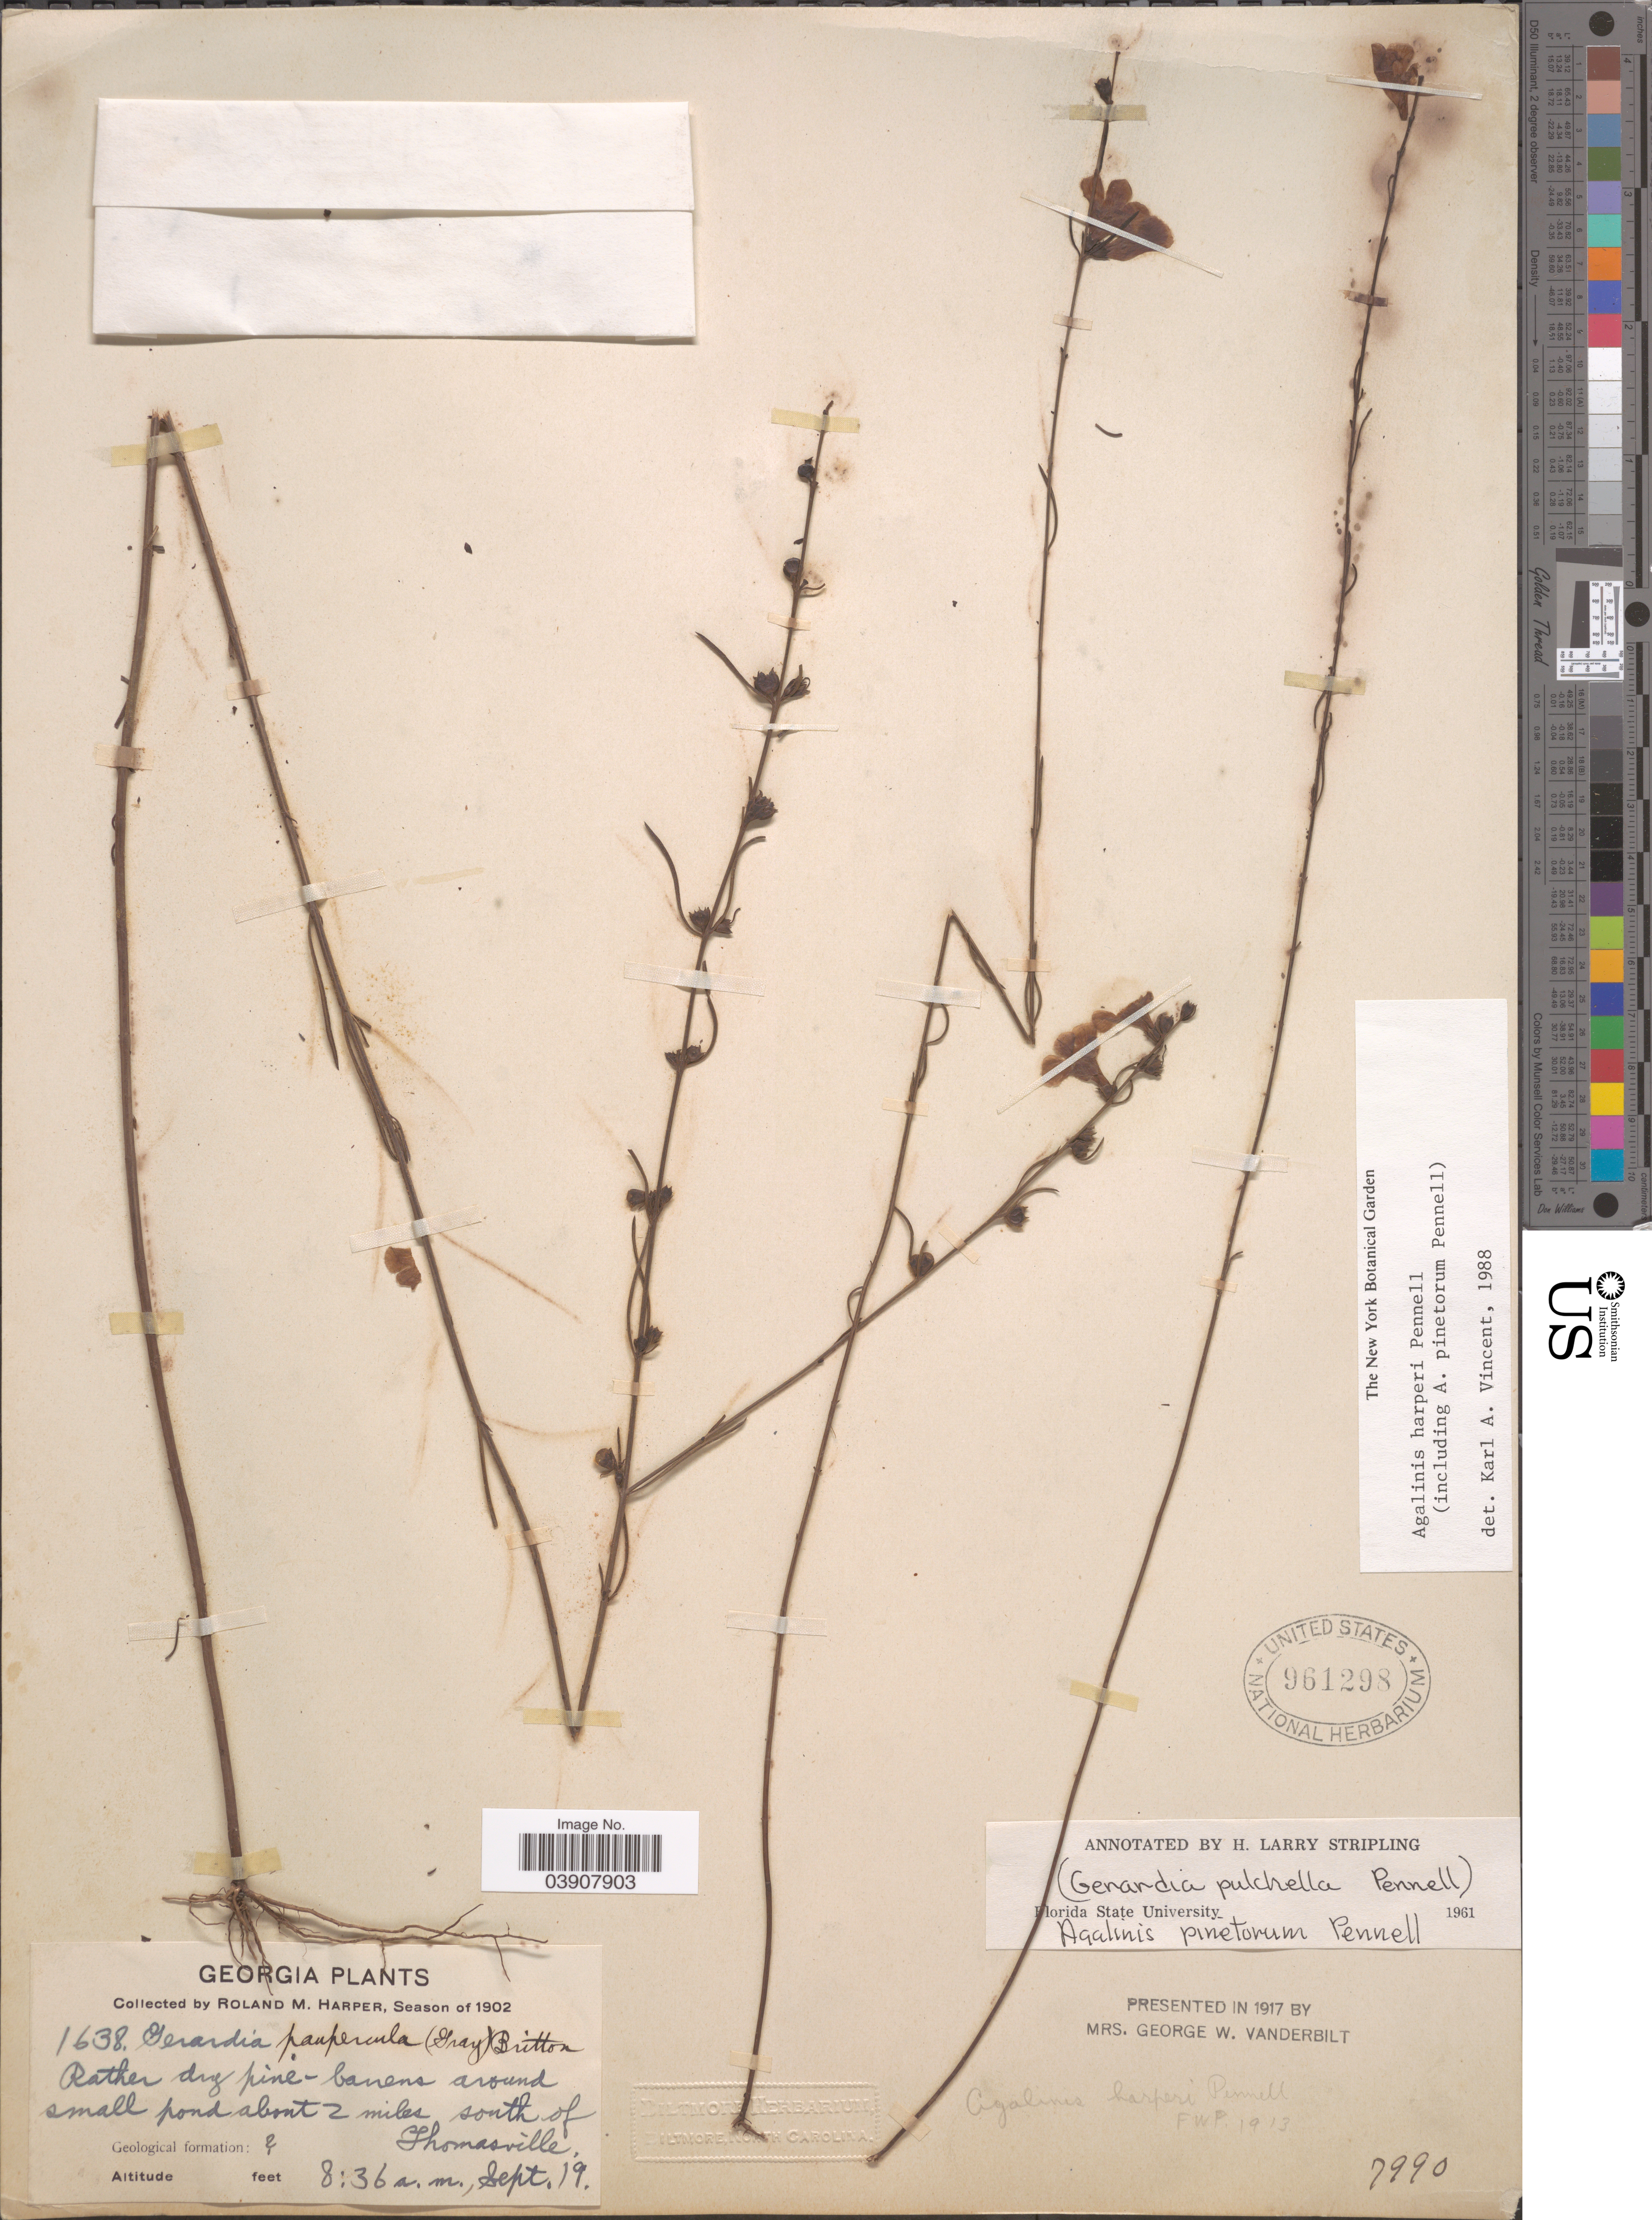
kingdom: Plantae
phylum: Tracheophyta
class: Magnoliopsida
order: Lamiales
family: Orobanchaceae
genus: Agalinis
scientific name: Agalinis harperi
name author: Pennell in Small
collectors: R. M. Harper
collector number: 1638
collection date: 1902-09-19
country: United States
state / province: Georgia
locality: About 2 miles south of Thomasville.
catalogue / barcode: US 961298